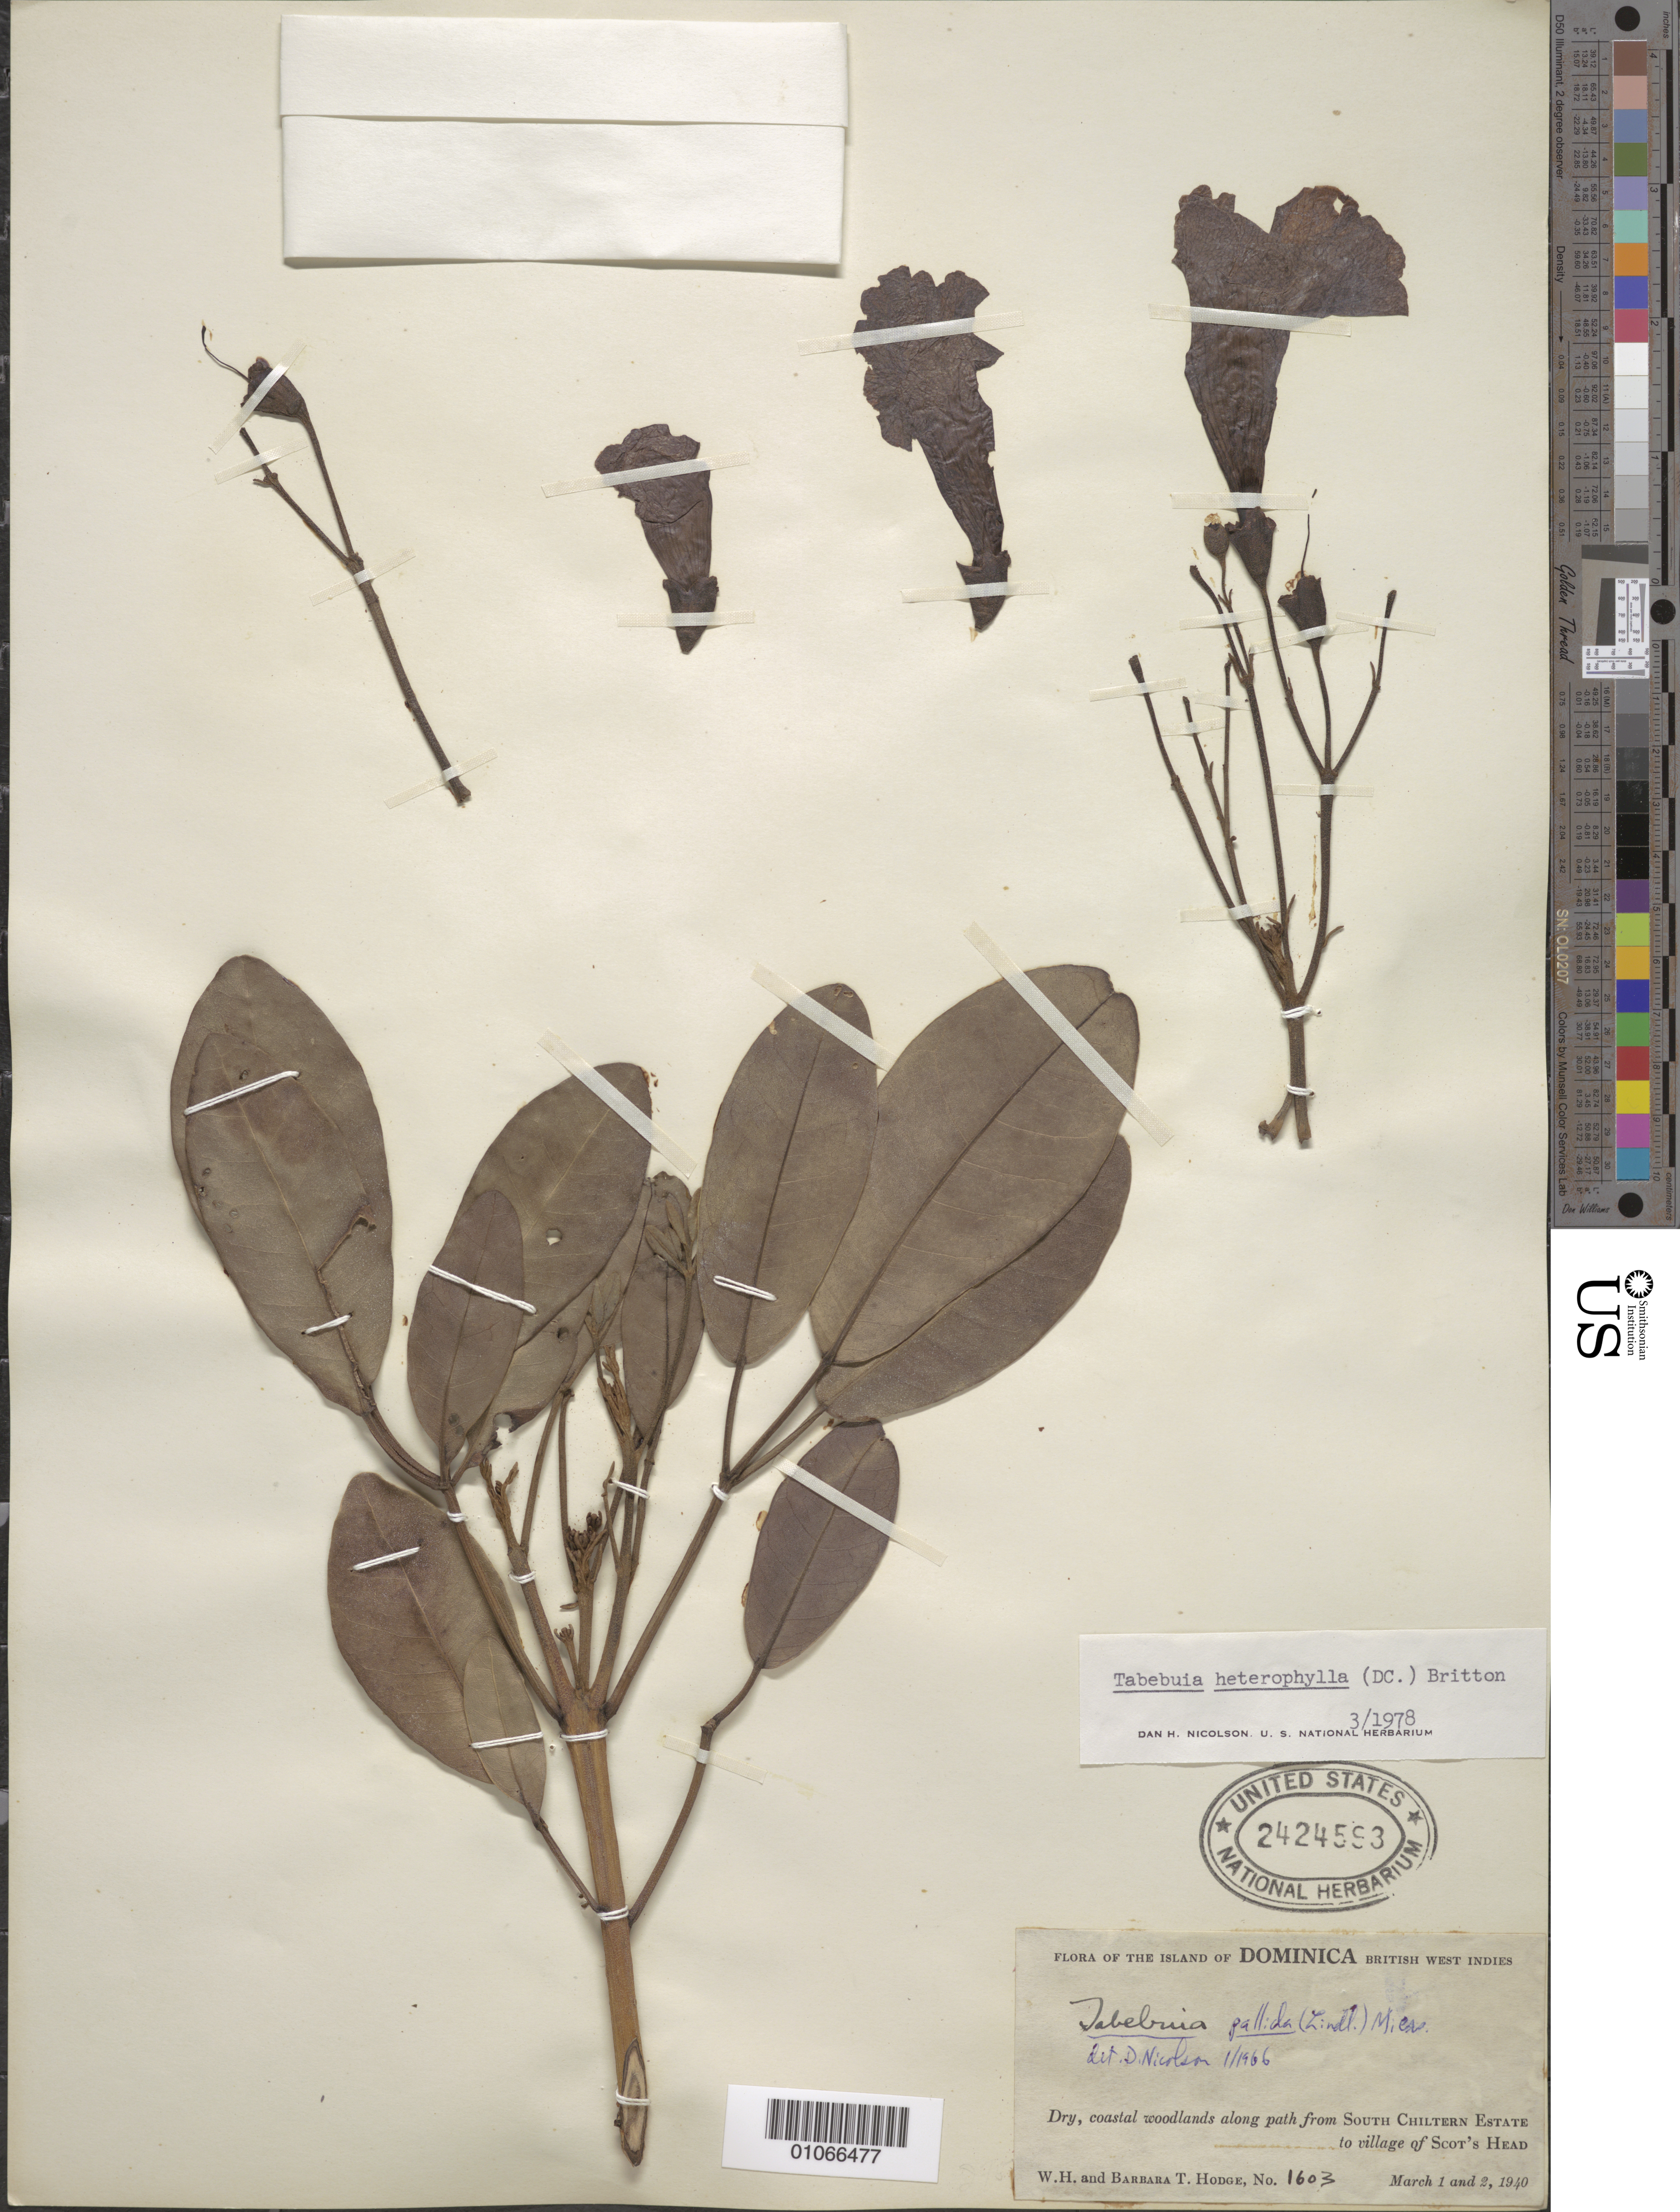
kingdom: Plantae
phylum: Tracheophyta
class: Magnoliopsida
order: Lamiales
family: Bignoniaceae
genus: Tabebuia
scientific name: Tabebuia heterophylla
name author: (DC.) Britton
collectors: W. Hodge & B. Hodge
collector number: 1603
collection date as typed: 01 Mar 1940 to 02 Mar 1940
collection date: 1940-03-01/1940-03-02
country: Dominica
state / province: St. Mark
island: Dominica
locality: Dry coastal woodlands along path from South Chiltern Estate to village of Scot's Head.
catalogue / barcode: US 2424593